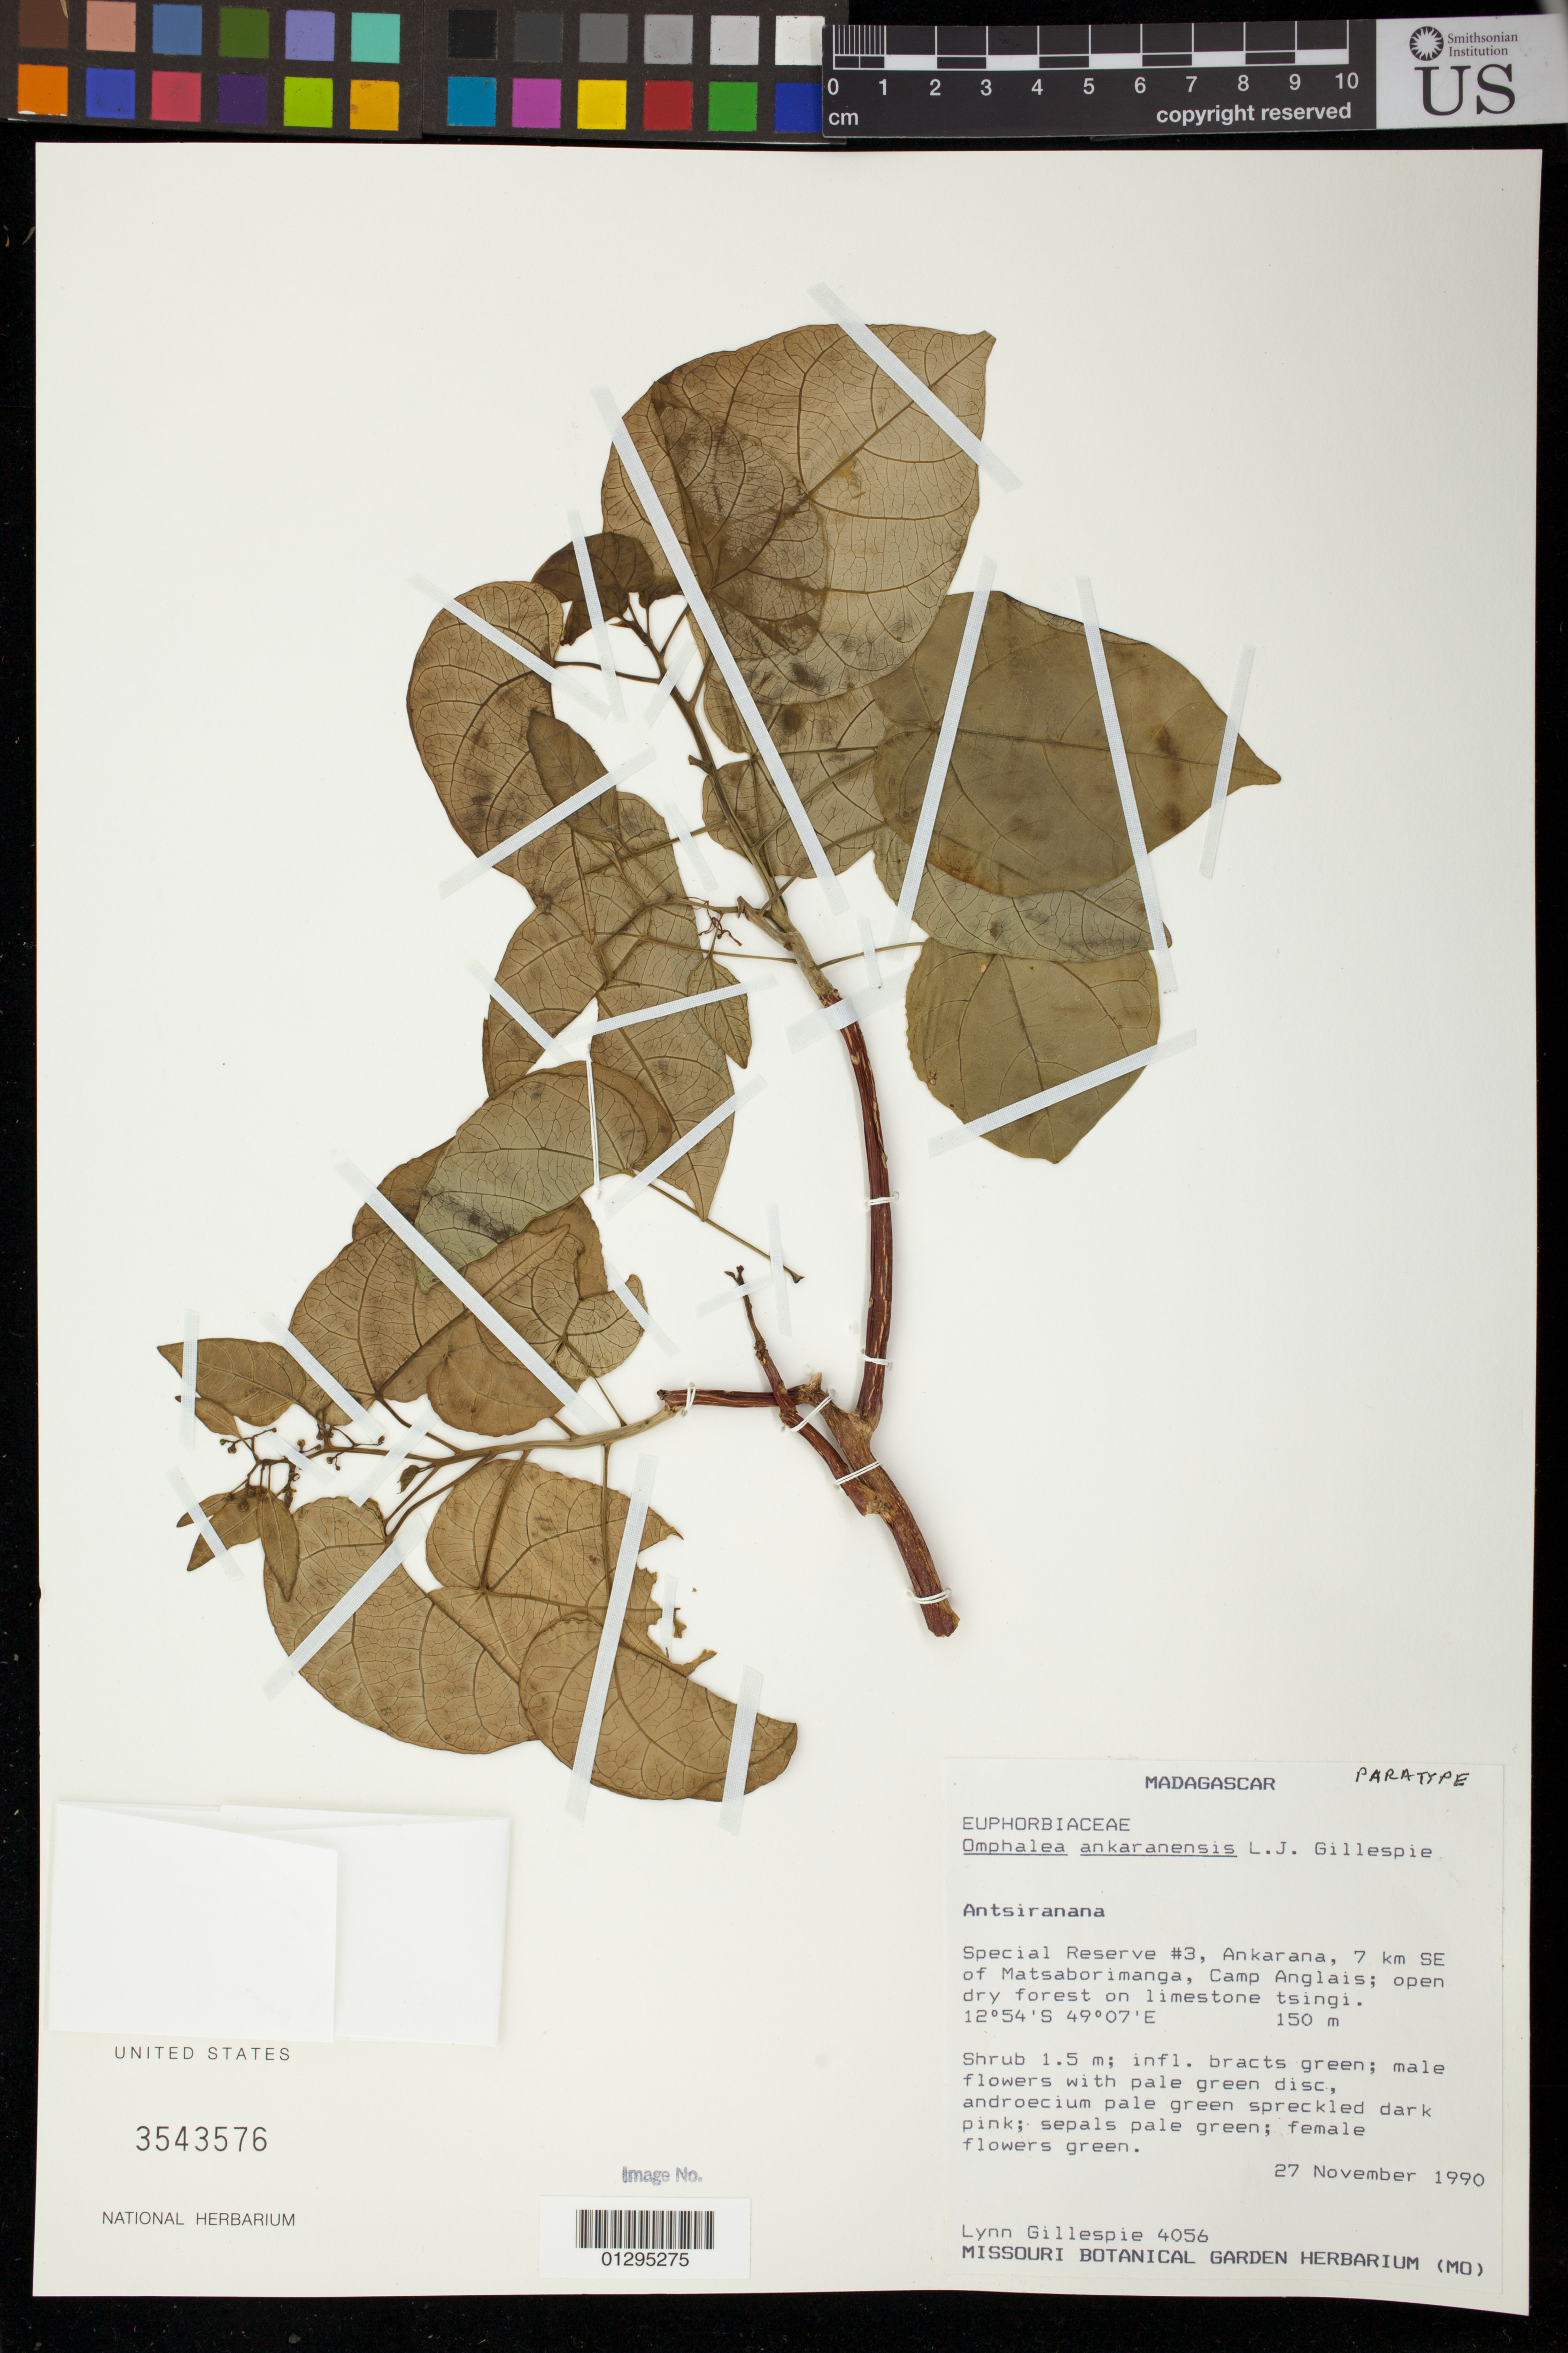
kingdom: Plantae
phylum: Tracheophyta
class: Magnoliopsida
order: Malpighiales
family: Euphorbiaceae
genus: Omphalea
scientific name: Omphalea ankaranensis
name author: L.J. Gillespie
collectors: L. J. Gillespie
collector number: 4056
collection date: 1990-11-27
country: Madagascar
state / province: Diana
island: Madagascar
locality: Antsiranana. Special Reserve #3, Ankarana, 7 km SE of Matsaborimanga, Camp Anglais.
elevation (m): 150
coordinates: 12°54'S, 49°07'E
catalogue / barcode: US 3543576